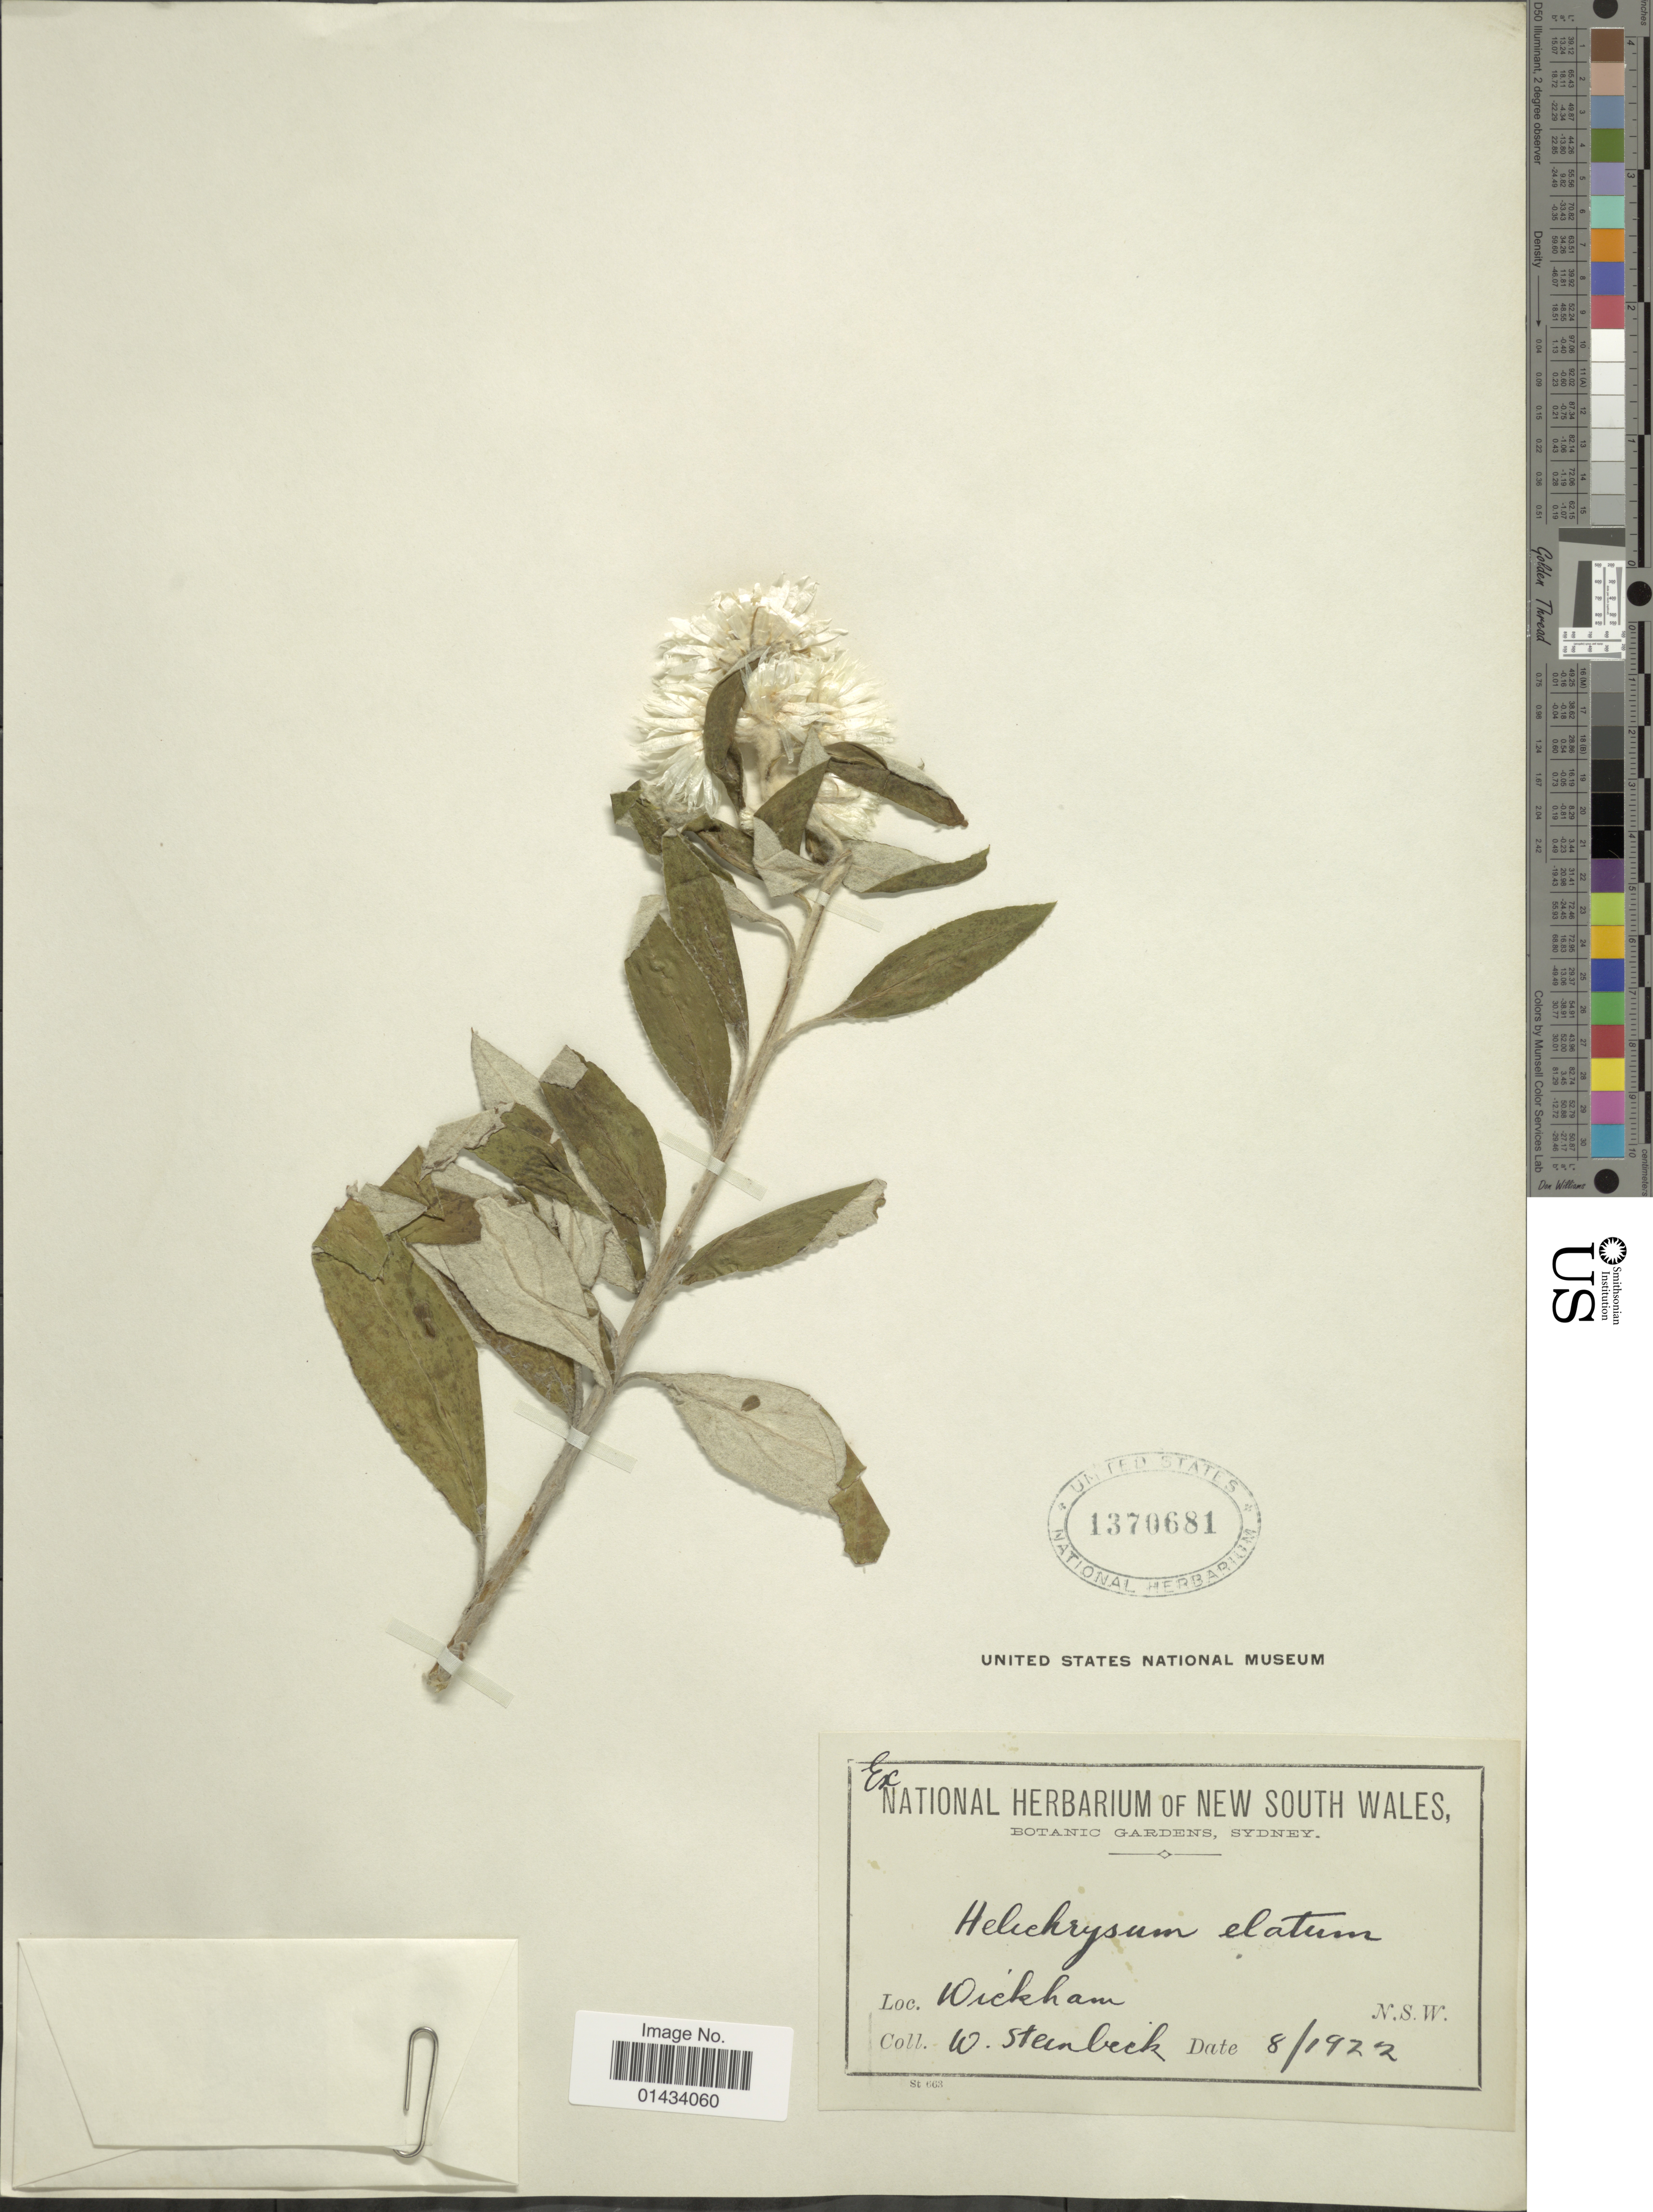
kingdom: Plantae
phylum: Tracheophyta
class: Magnoliopsida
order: Asterales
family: Asteraceae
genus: Coronidium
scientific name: Coronidium elatum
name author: (A. Cunn. ex DC.) Paul G. Wilson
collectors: W. Steinbeck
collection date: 1922-08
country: Australia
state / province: New South Wales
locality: Wickham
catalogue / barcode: US 1370681